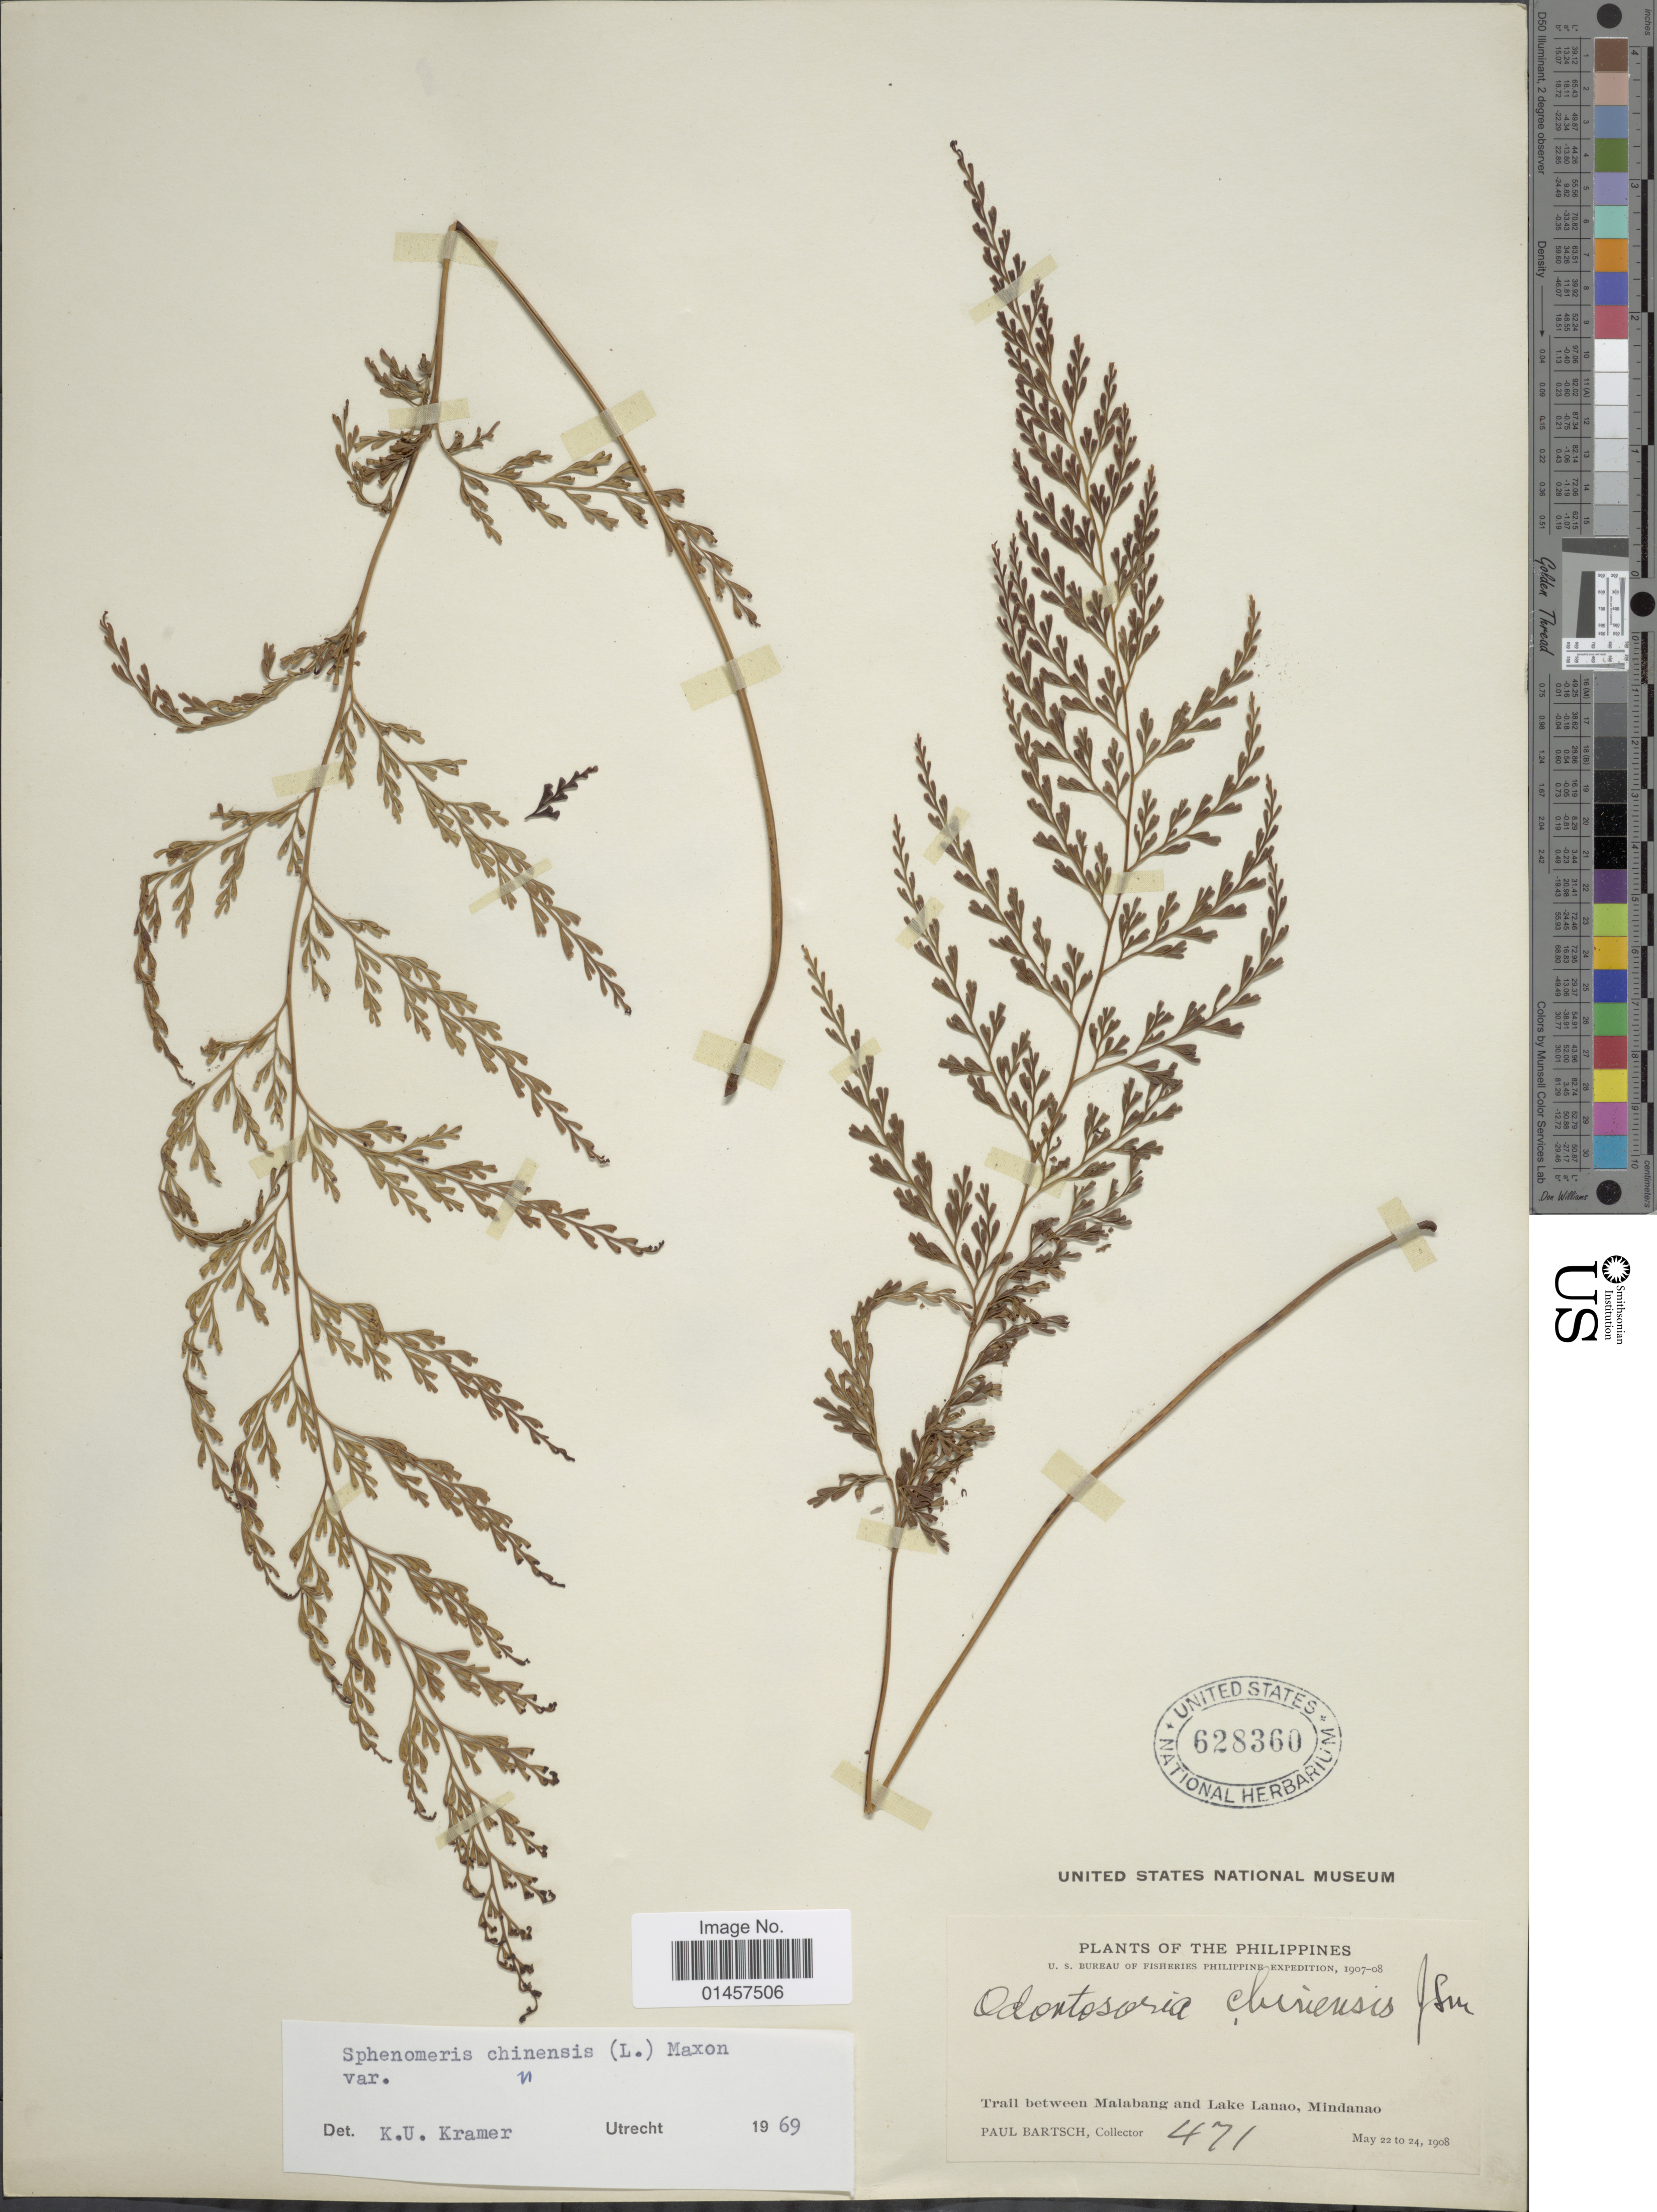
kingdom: Plantae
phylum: Tracheophyta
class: Polypodiopsida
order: Polypodiales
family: Lindsaeaceae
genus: Sphenomeris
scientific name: Sphenomeris chinensis var. chinensis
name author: (L.) Maxon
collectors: P. Bartsch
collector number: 471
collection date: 1908-05-22/1908-05-24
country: Philippines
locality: Trail between Malabang and Lake Lanao, Mindanao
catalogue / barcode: US 628360